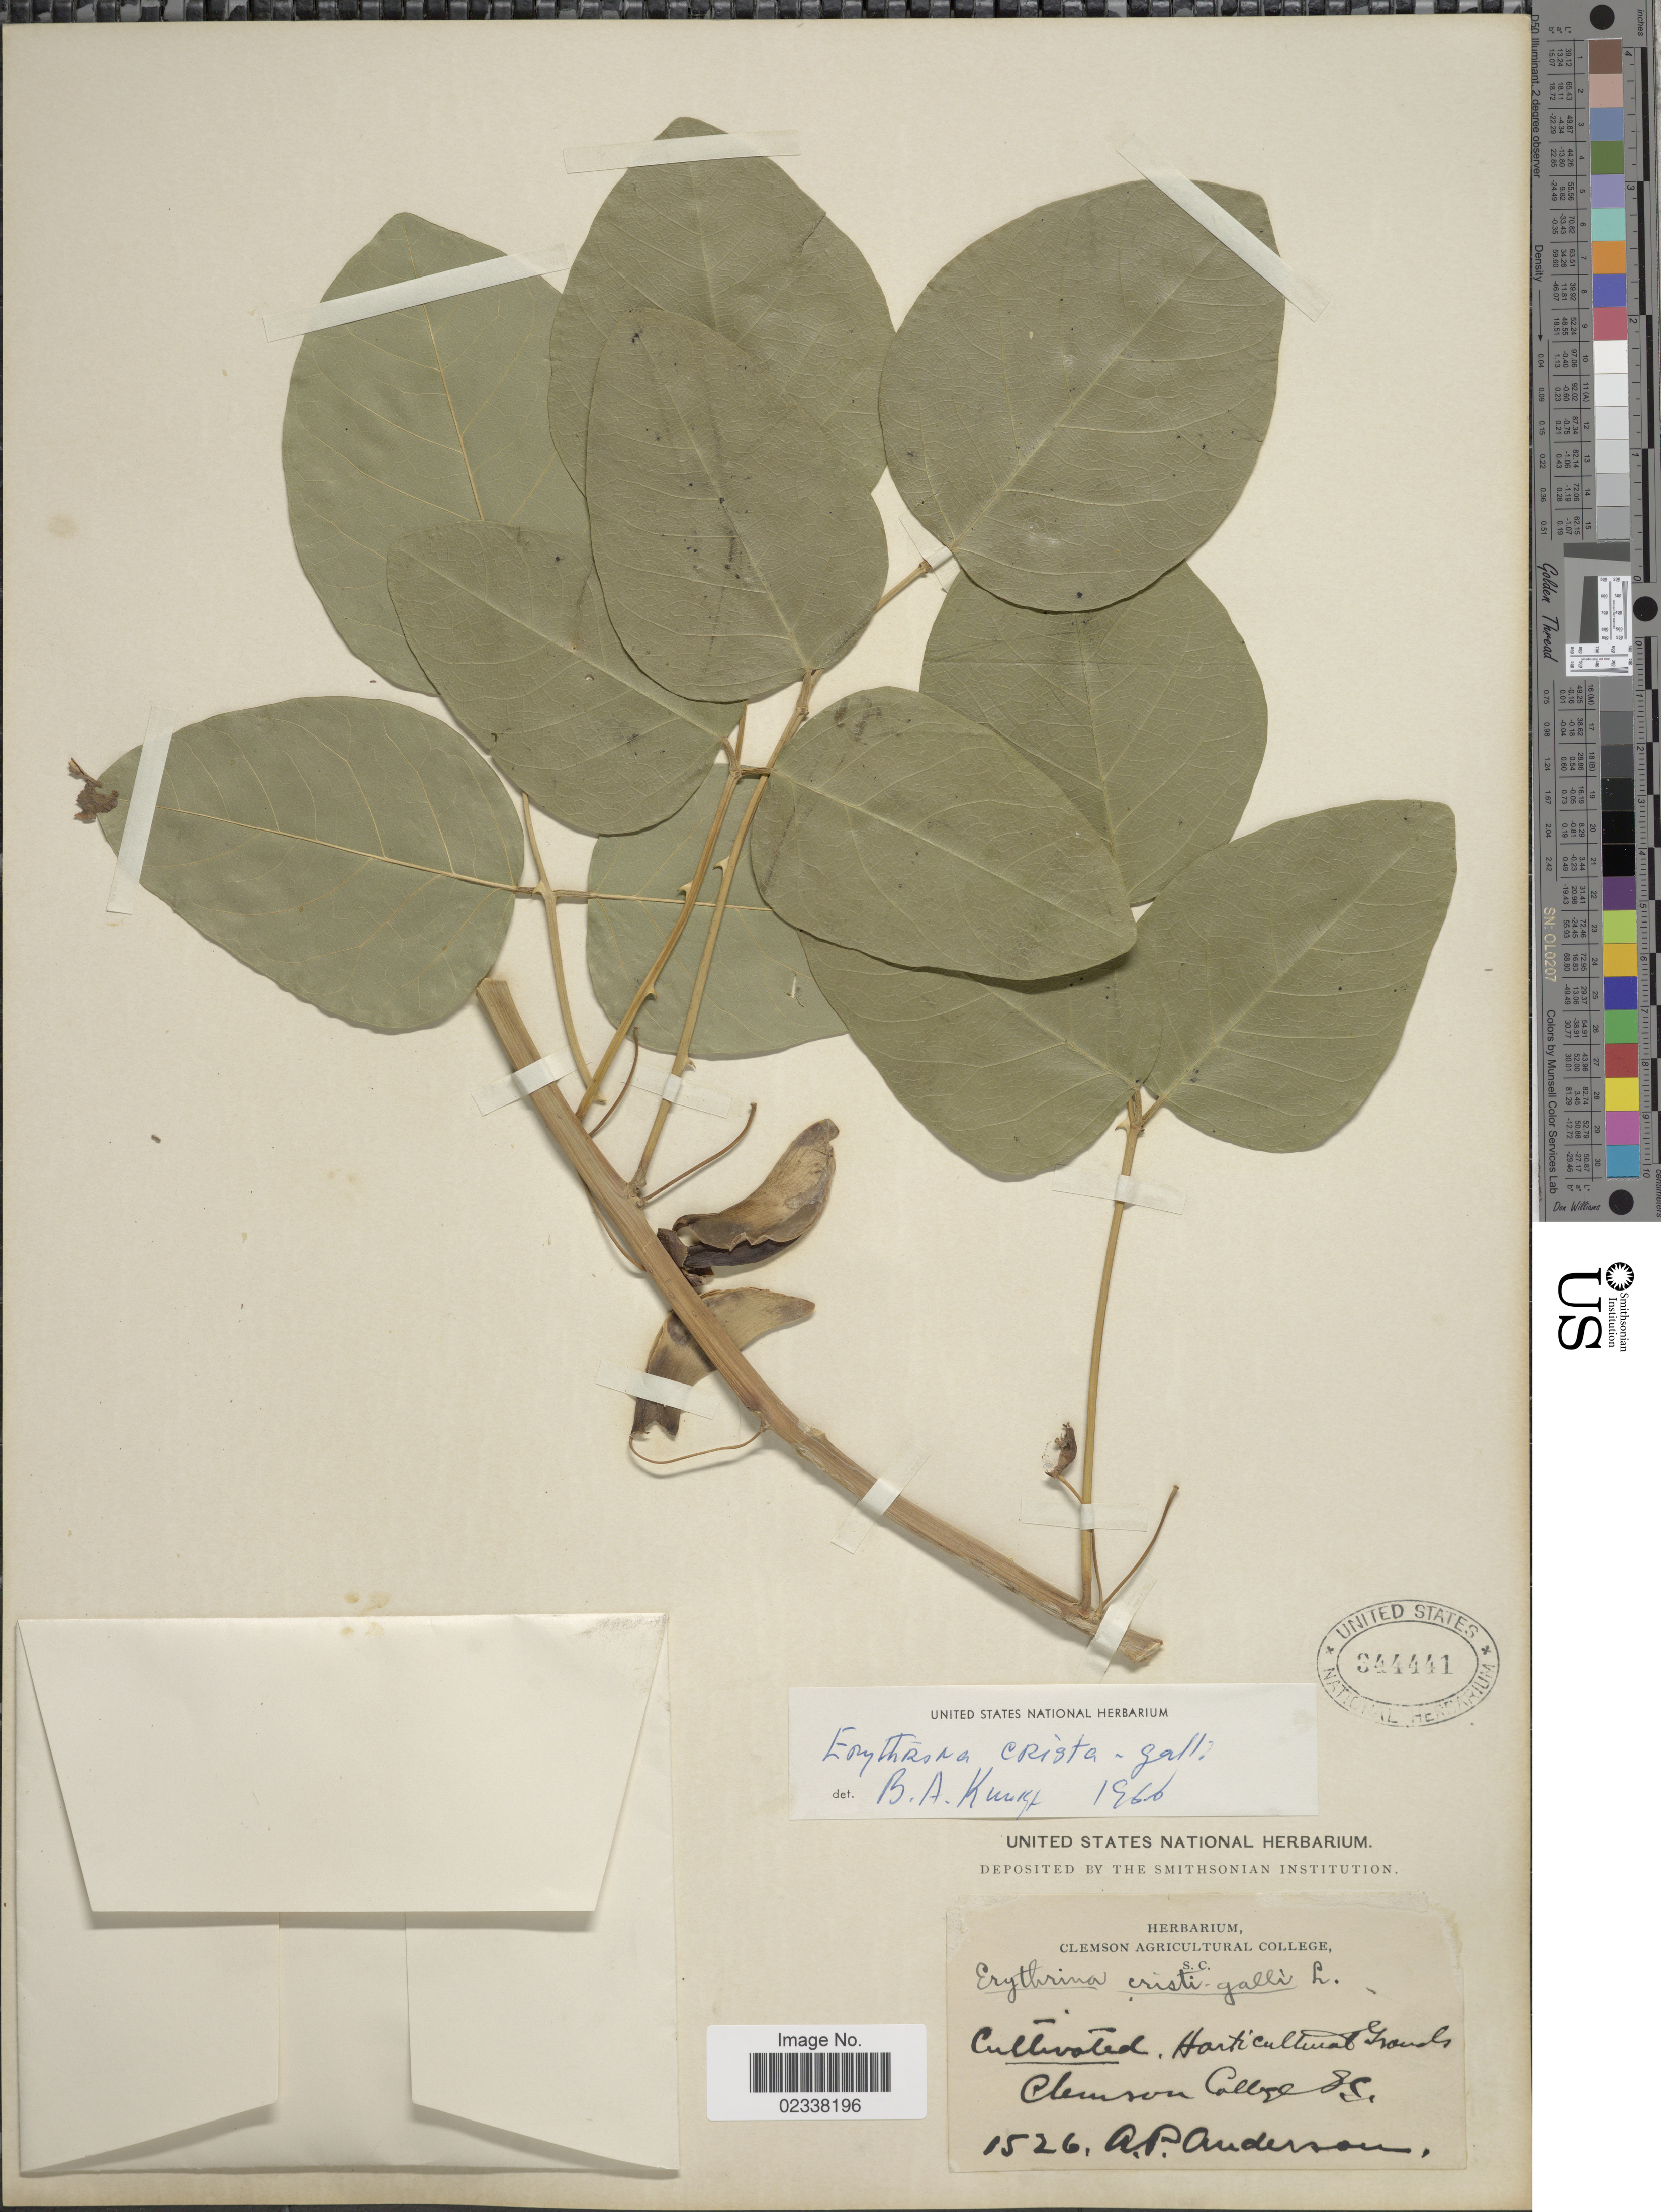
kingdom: Plantae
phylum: Tracheophyta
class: Magnoliopsida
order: Fabales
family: Fabaceae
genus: Erythrina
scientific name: Erythrina crista-galli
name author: L.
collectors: A. P. Anderson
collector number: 1526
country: United States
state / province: South Carolina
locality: Clemson College. Horticultural Grounds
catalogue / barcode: US 344441